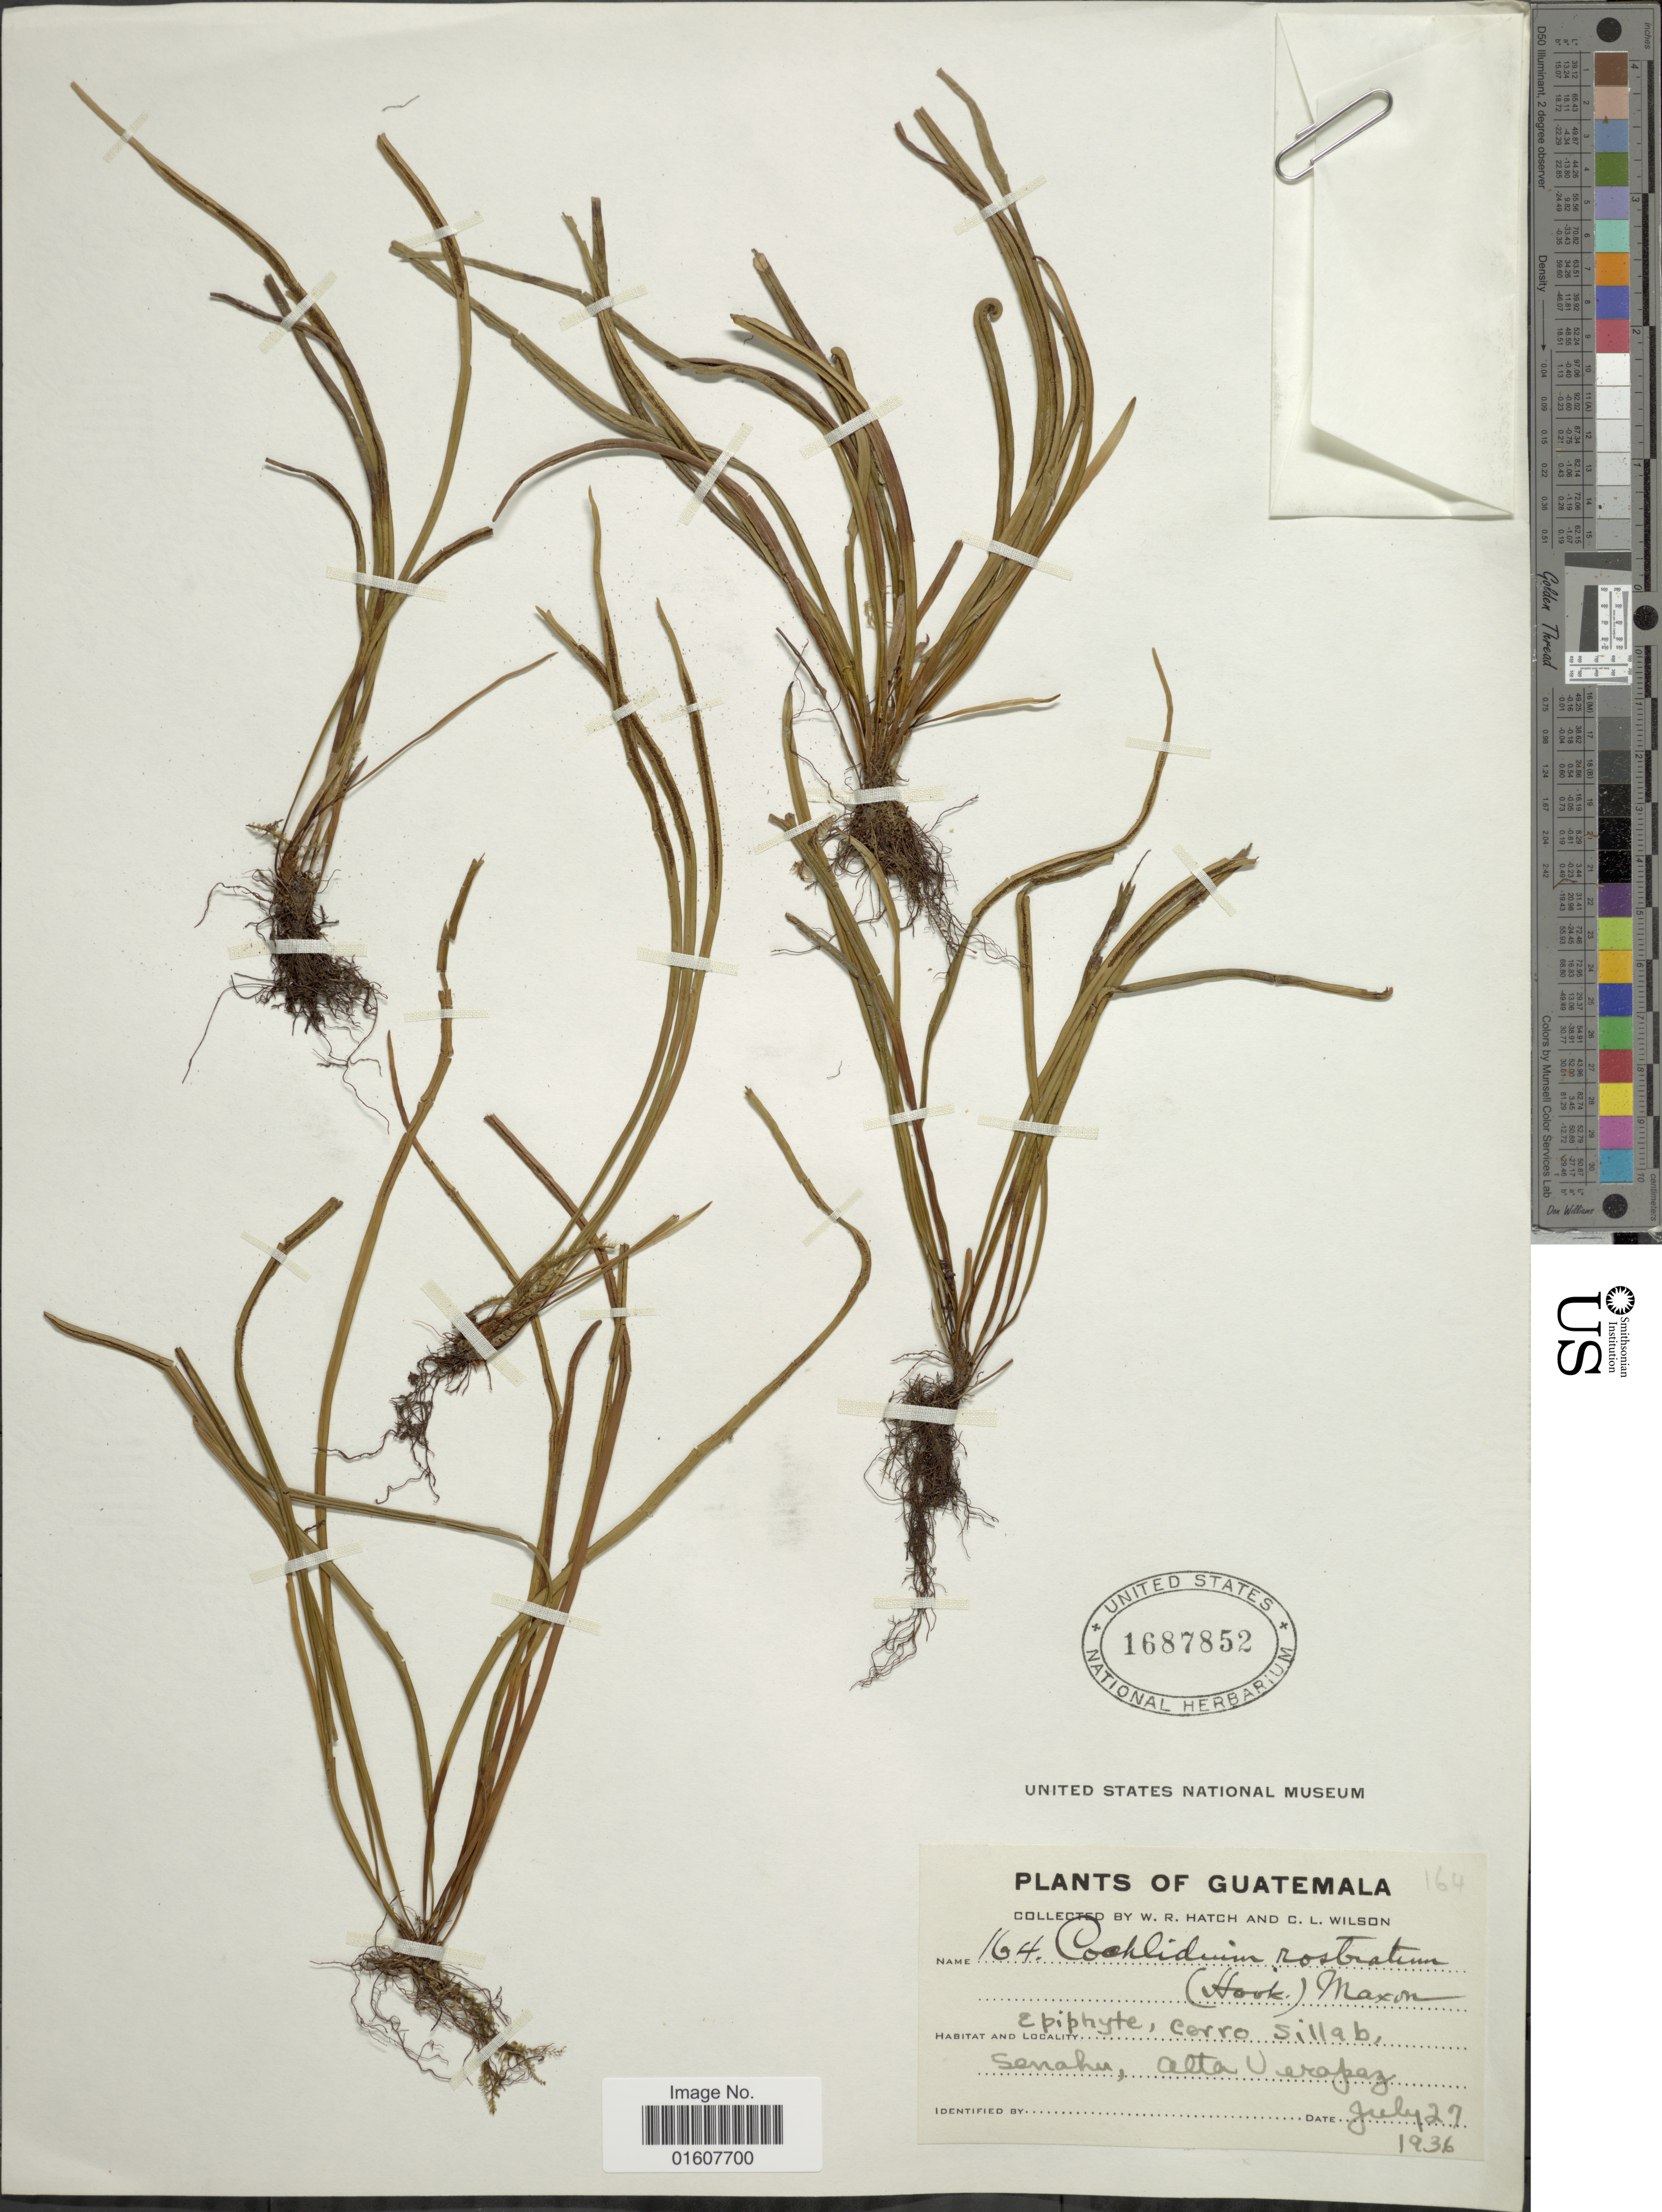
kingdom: Plantae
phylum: Tracheophyta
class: Polypodiopsida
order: Polypodiales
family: Polypodiaceae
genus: Cochlidium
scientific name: Cochlidium rostratum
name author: (Hook.) Maxon ex C. Chr.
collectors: W. Hatch & C. L. Wilson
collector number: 164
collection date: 1936-07-27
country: Guatemala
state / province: Alta Verapaz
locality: Cerro Sillab, Senahu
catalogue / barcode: US 1687852